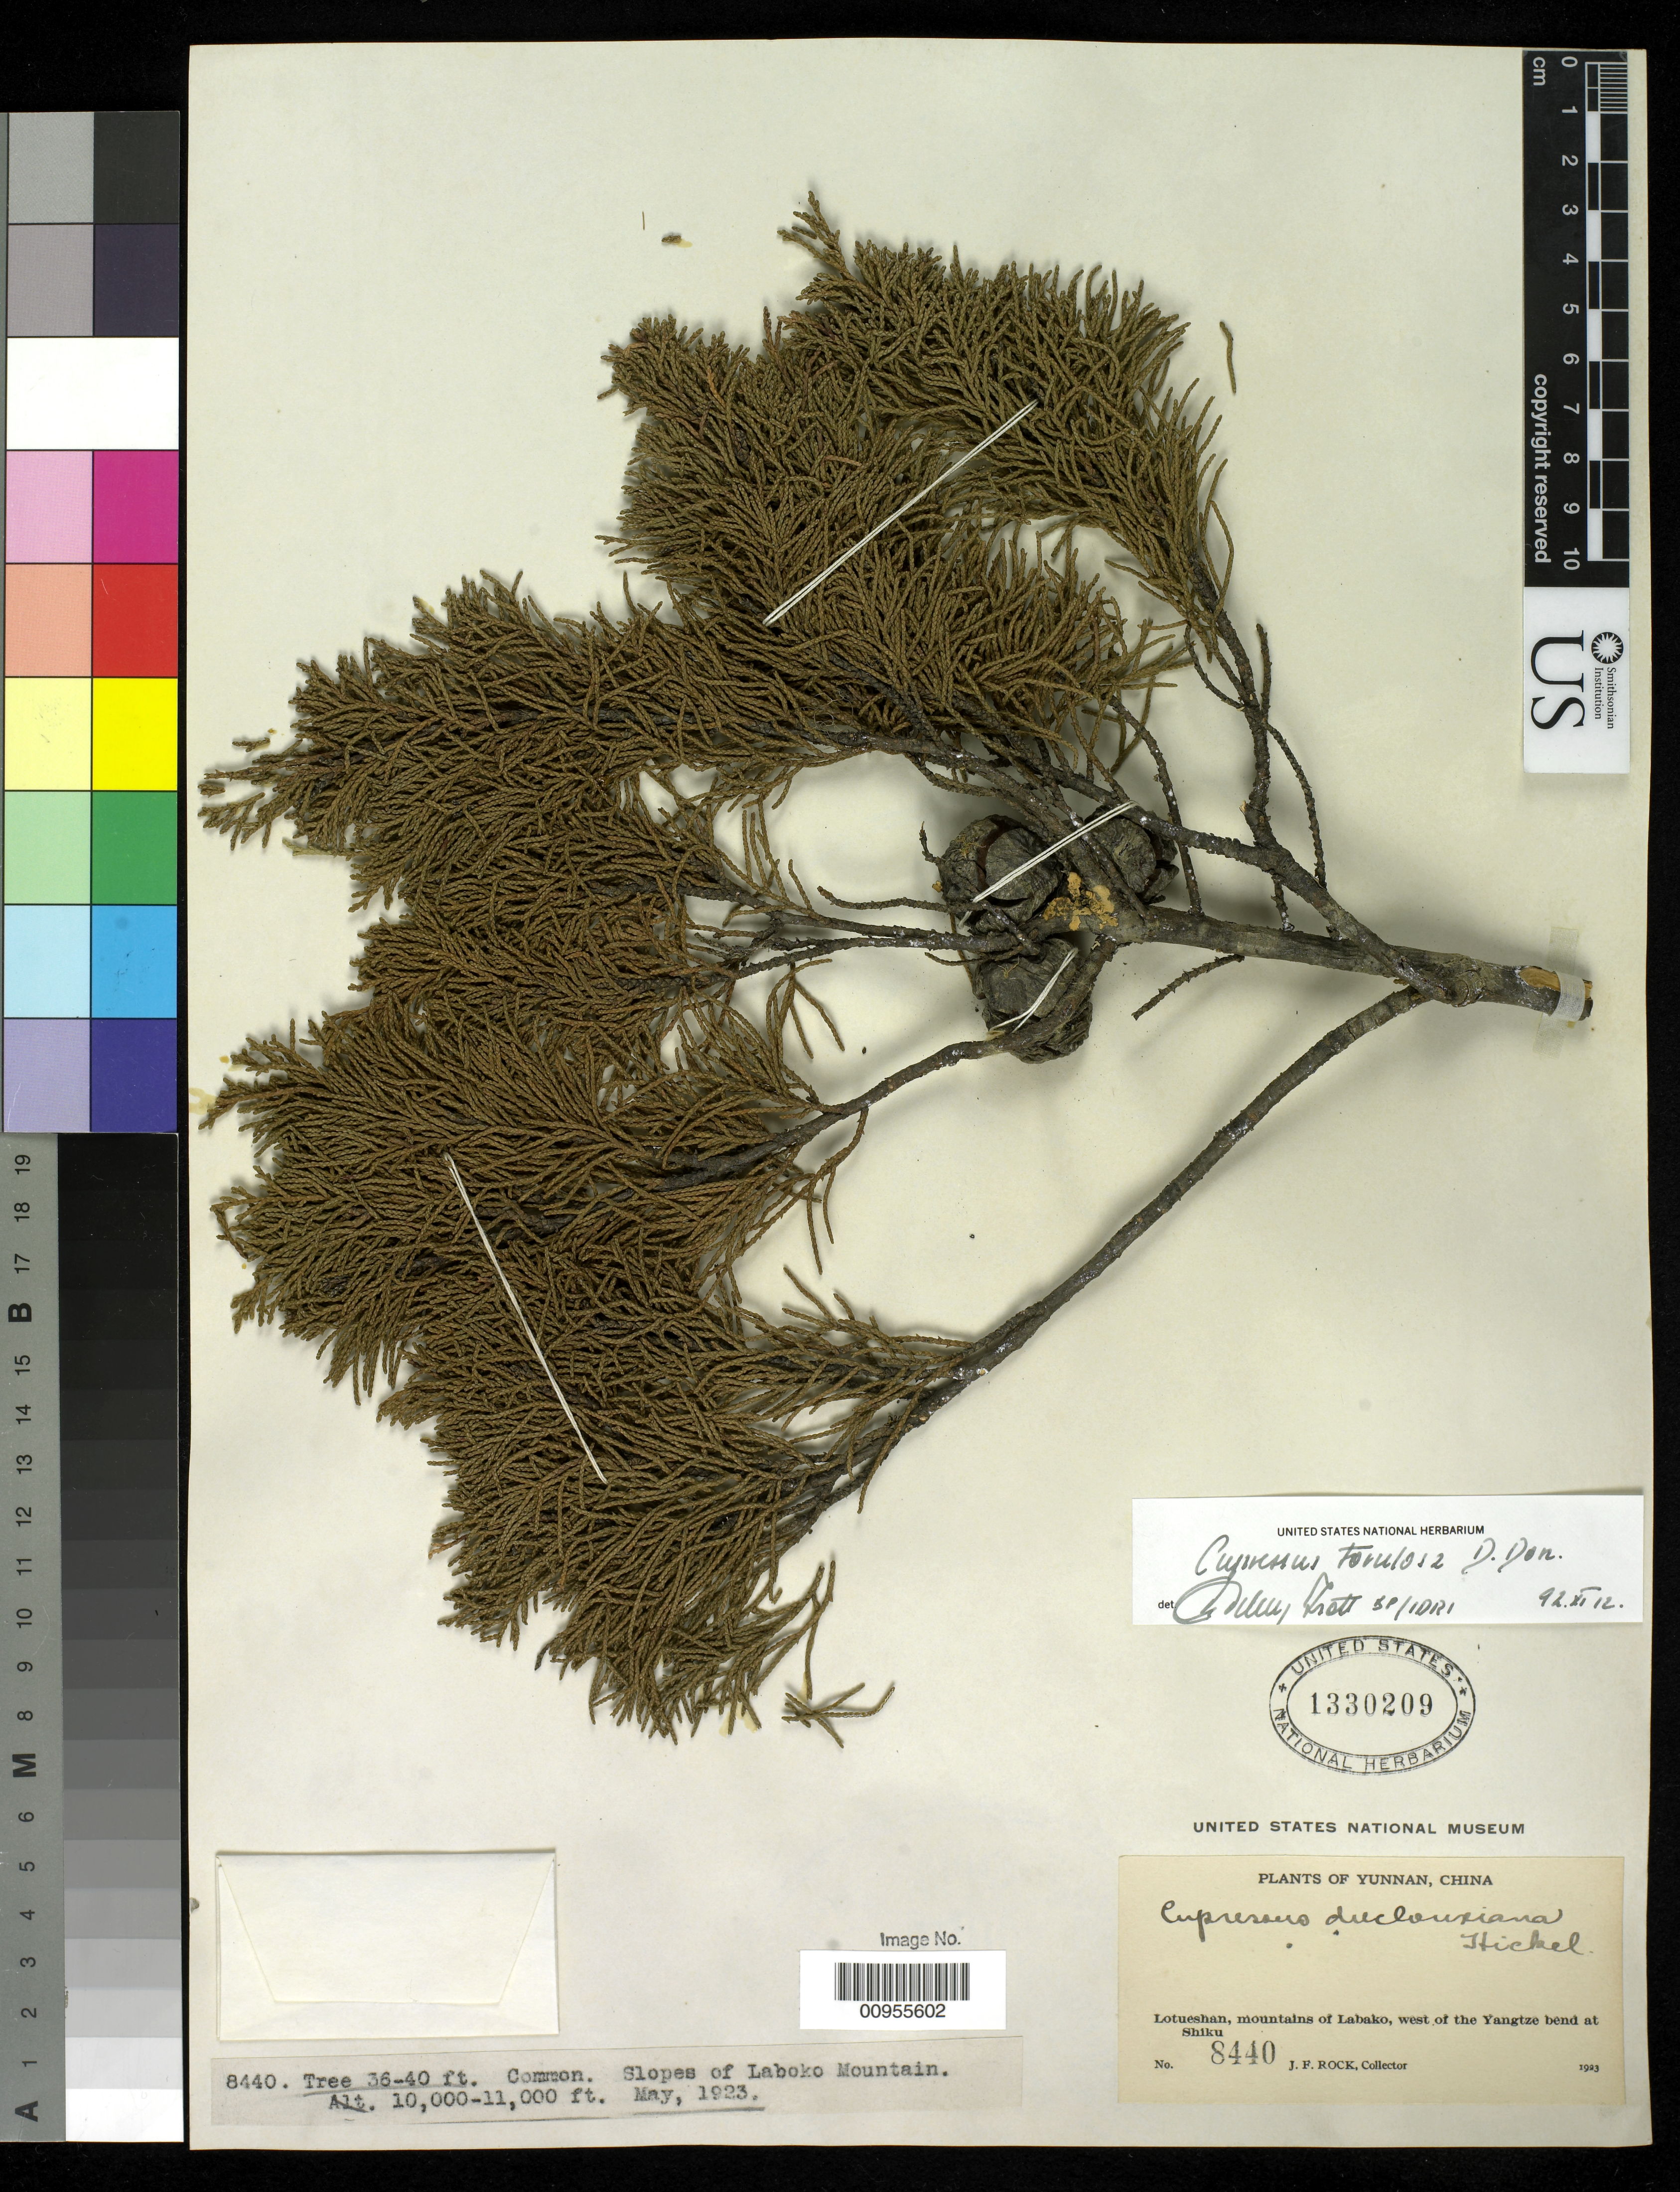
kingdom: Plantae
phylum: Tracheophyta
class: Pinopsida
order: Pinales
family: Cupressaceae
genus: Cupressus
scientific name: Cupressus duclouxiana subsp. likiangensis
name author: Silba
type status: Holotype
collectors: J. F. Rock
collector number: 8440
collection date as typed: May 1923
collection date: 1923-05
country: China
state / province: Yunnan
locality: Lotueshan, mountains of Labako, west of the Yangtze bend at Shiku. Slopes of laboko Mountain.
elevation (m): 3048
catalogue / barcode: US 1330209